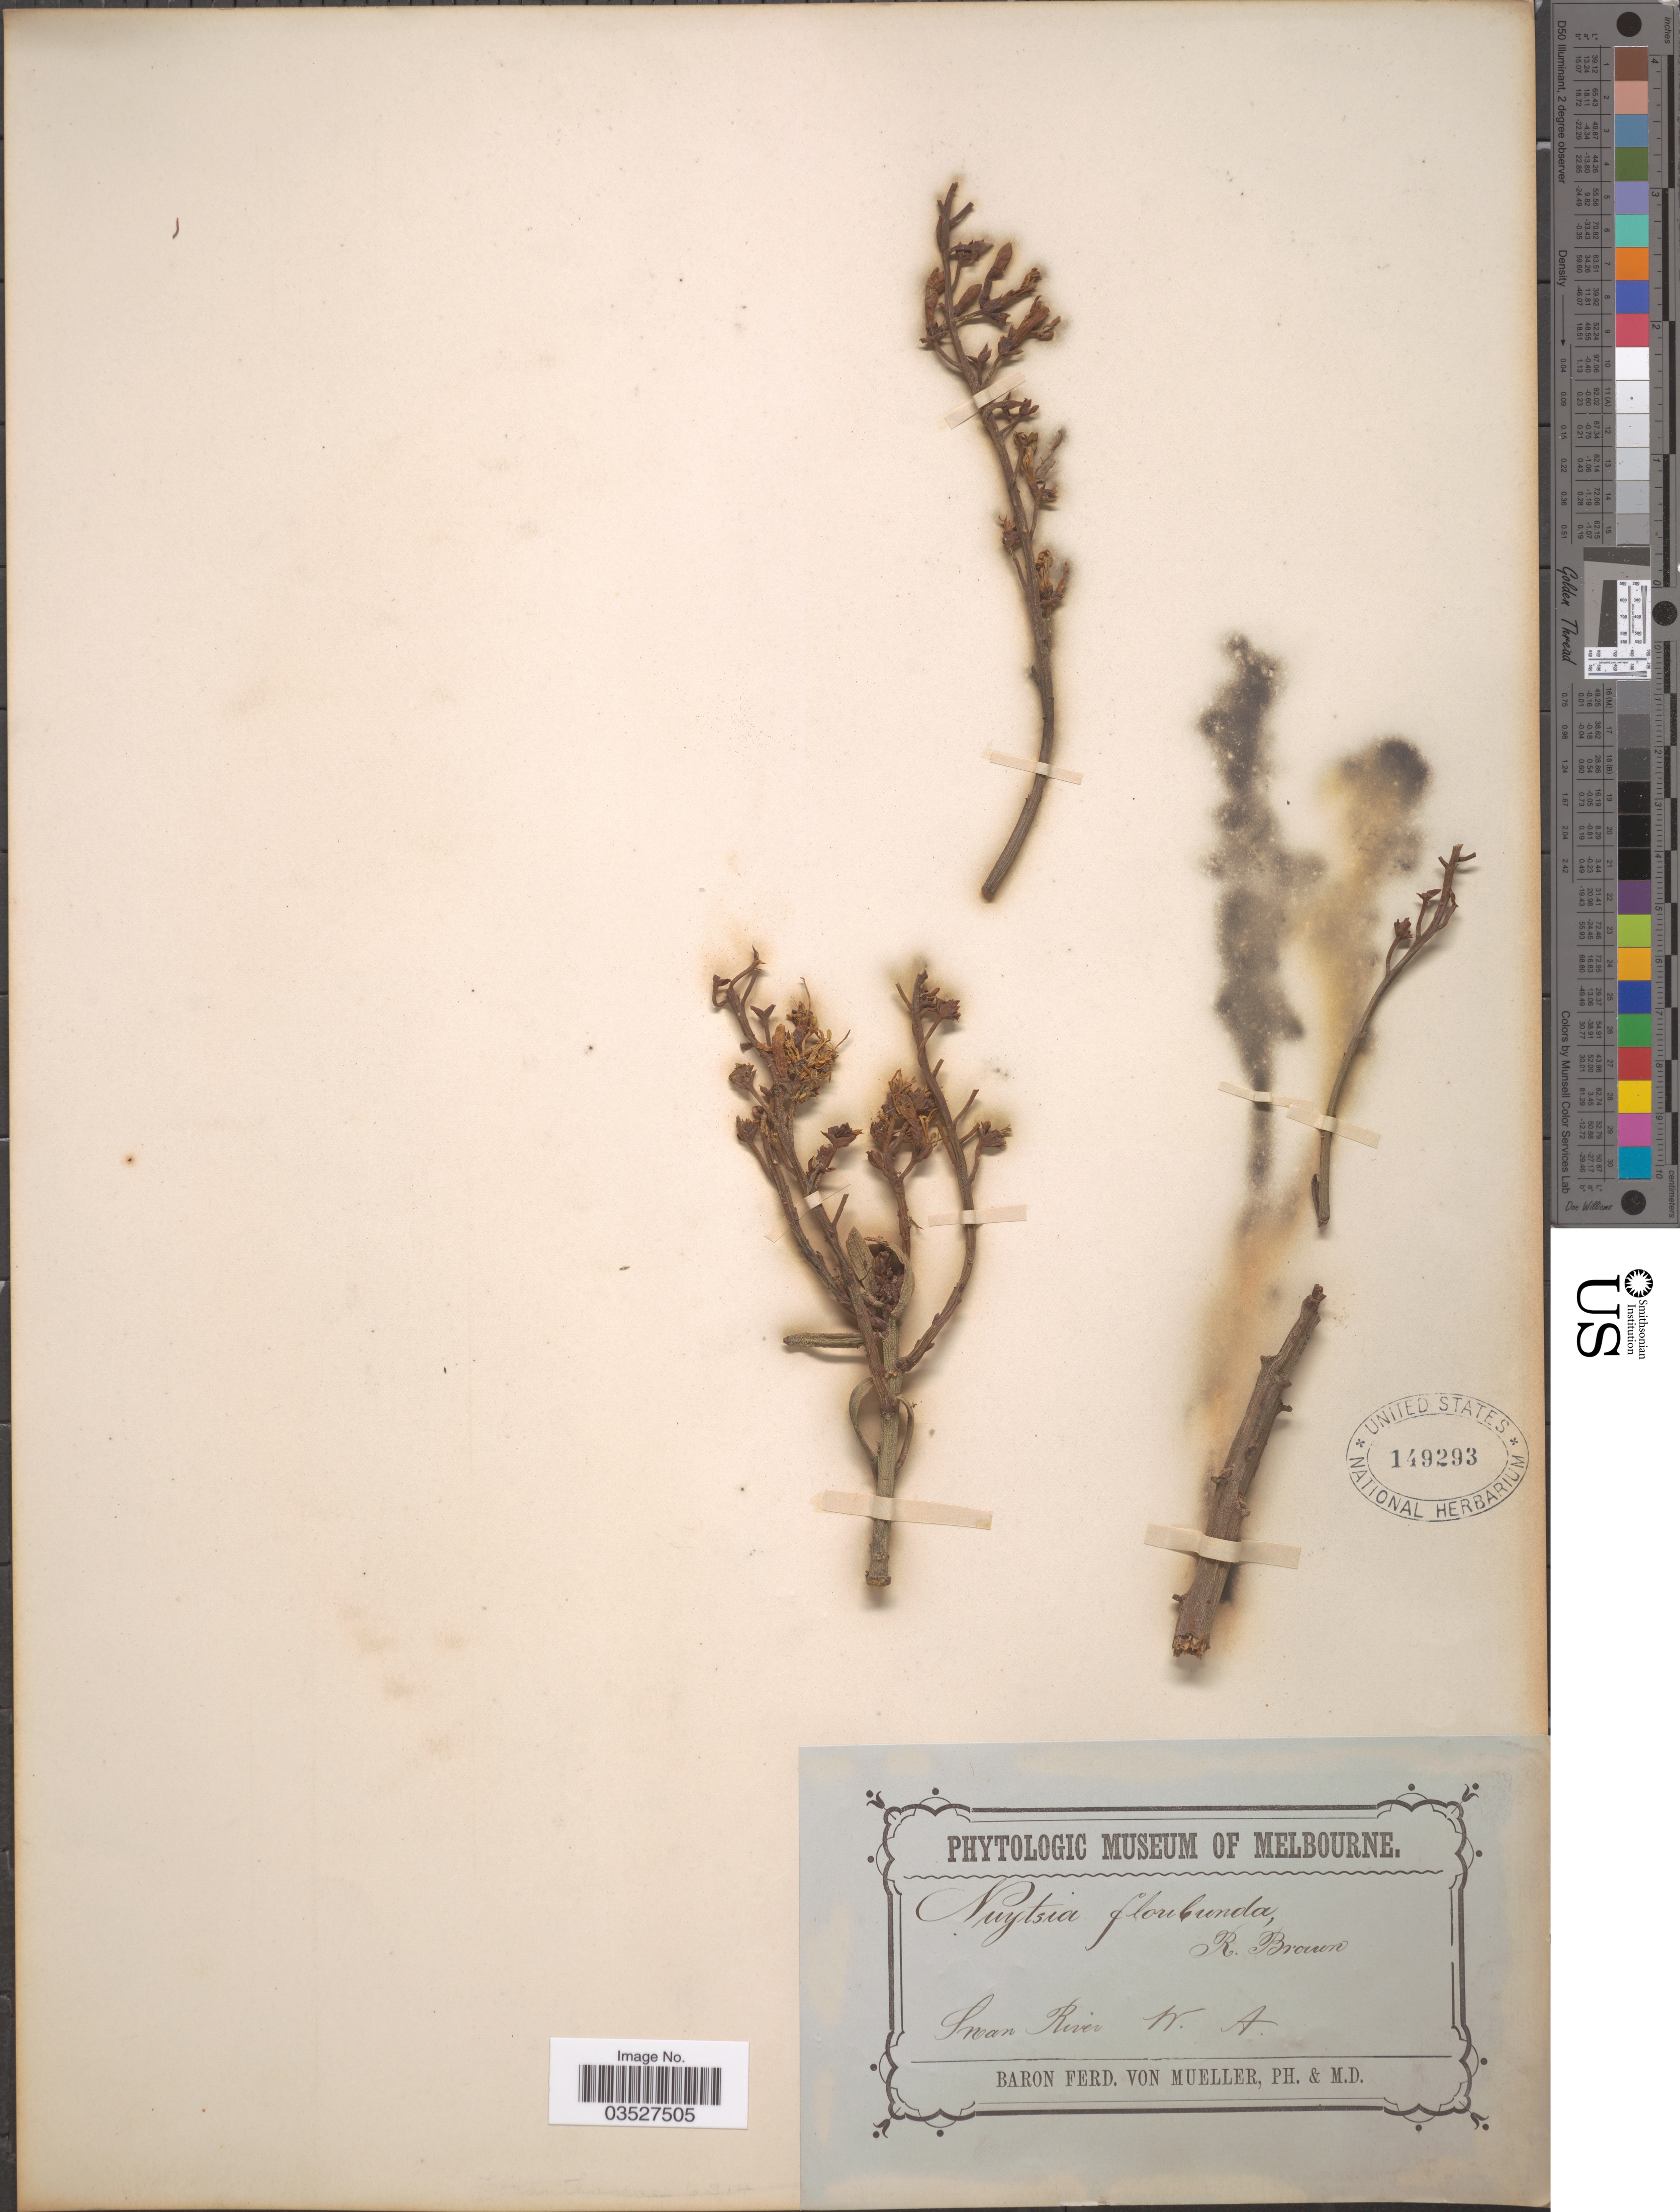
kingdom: Plantae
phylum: Tracheophyta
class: Magnoliopsida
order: Santalales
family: Loranthaceae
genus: Nuytsia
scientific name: Nuytsia floribunda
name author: (Labill.) R. Br. ex G. Don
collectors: F. Mueller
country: Australia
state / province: Western Australia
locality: Swan River W.A.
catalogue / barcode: US 149293